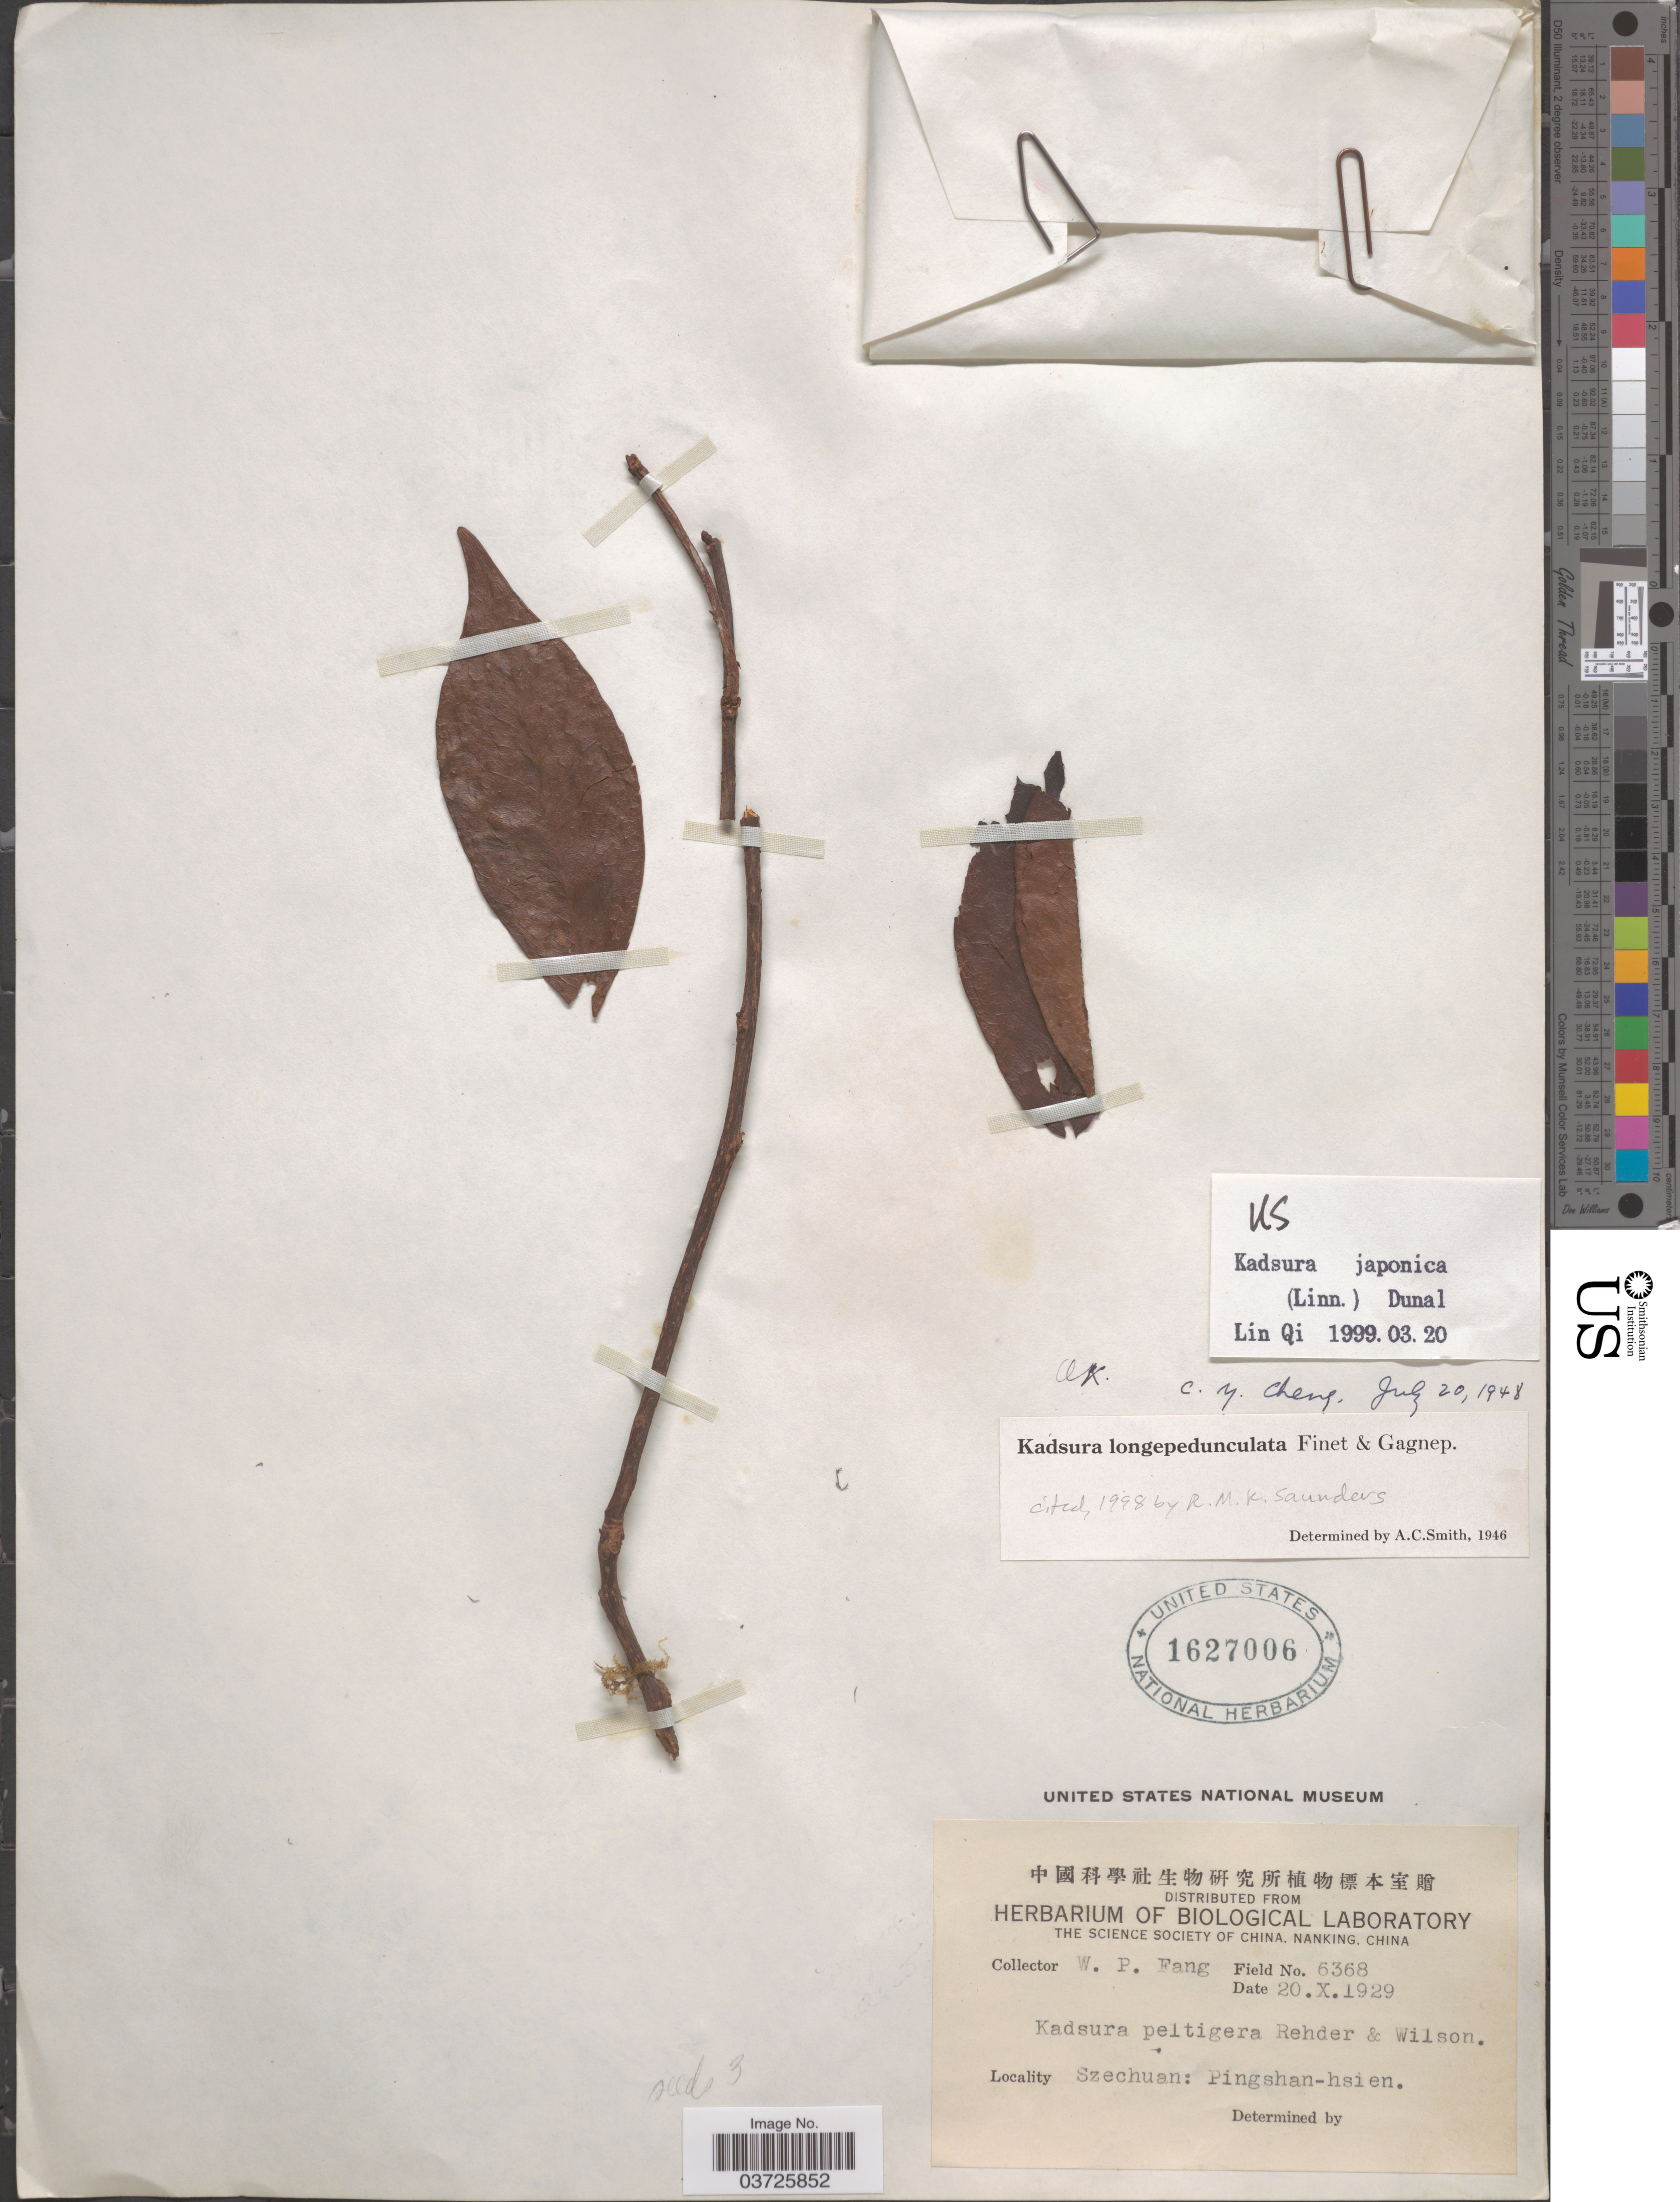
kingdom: Plantae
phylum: Tracheophyta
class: Magnoliopsida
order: Austrobaileyales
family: Schisandraceae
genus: Kadsura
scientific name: Kadsura japonica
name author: (L.) Dunal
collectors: W. P. Fang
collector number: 6368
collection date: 1929-10-20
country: China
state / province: Sichuan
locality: Szechuan: Pingshan-hsien.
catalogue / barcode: US 1627006